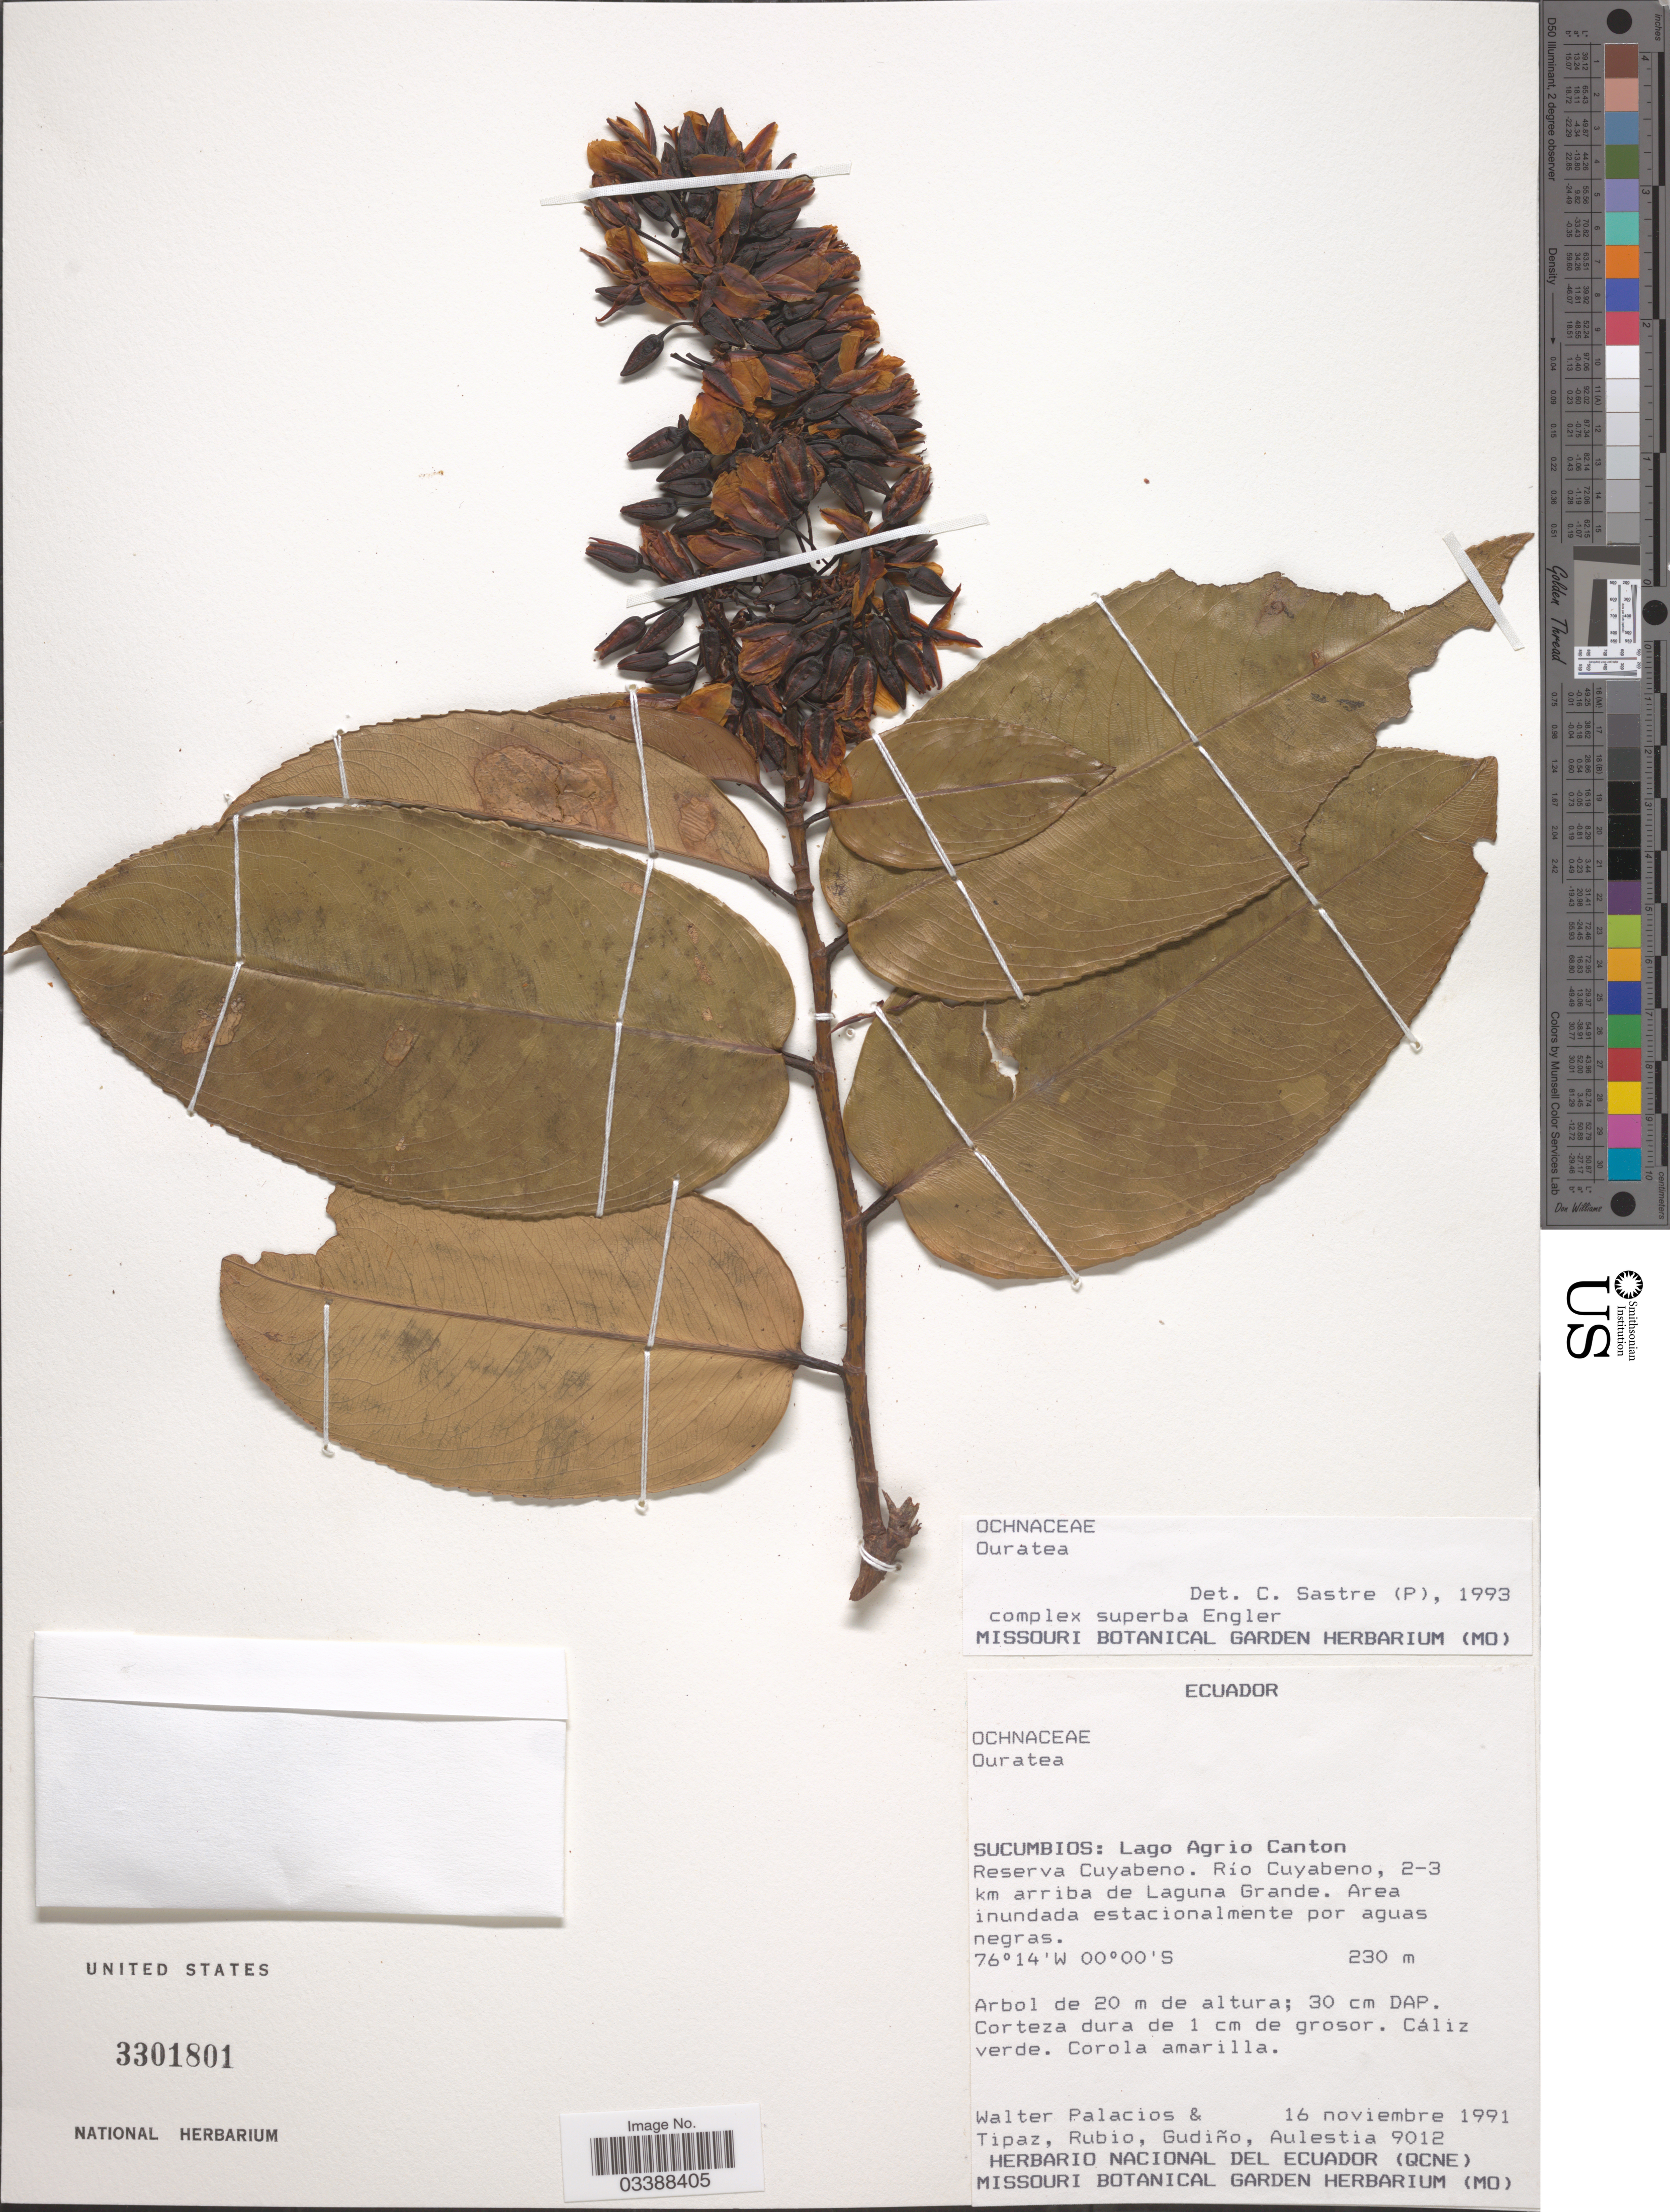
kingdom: Plantae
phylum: Tracheophyta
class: Magnoliopsida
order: Malpighiales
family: Ochnaceae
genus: Ouratea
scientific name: Ouratea sp.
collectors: W. Palacios, -. Tipaz, -. Rubio, -. Gudiño & -. Aulestia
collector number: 9012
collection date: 1991-11-16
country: Ecuador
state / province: Sucumbíos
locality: Lago Agrio Canton Reserva Cuyabeno. Río Cuyabeno, 2-3 km arriba de Laguna Grande.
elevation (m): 230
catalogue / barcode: US 3301801